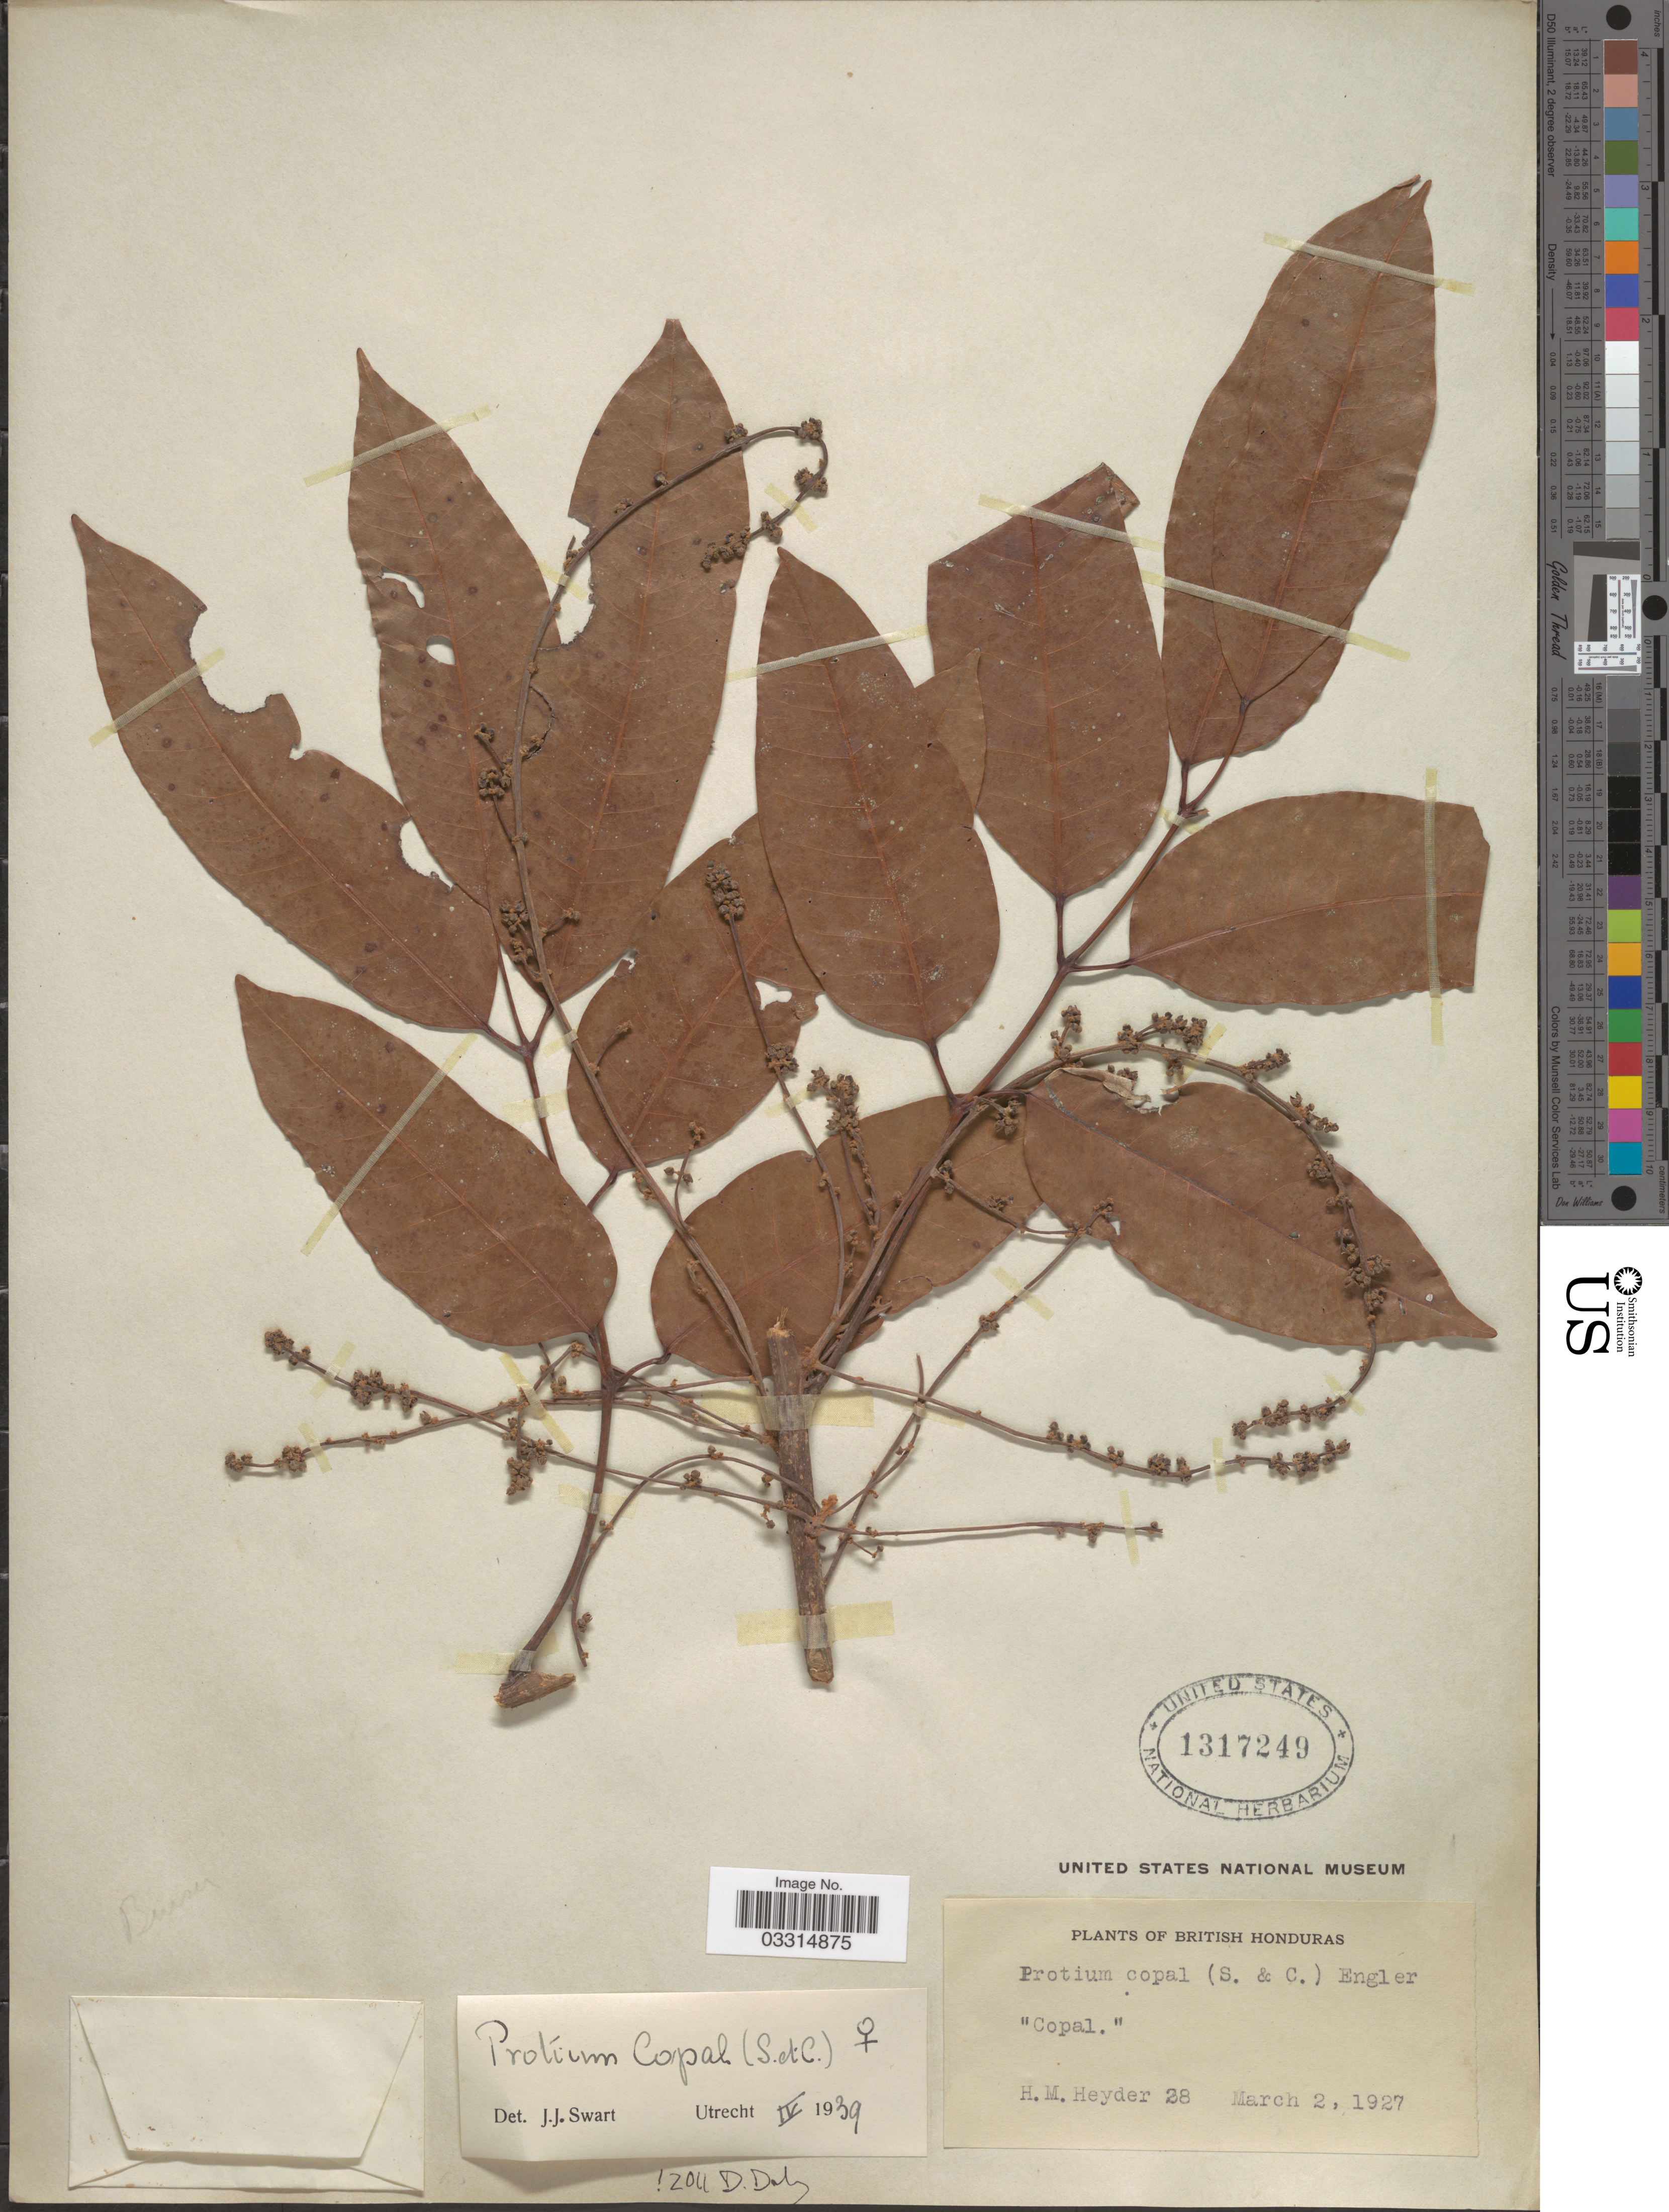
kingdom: Plantae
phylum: Tracheophyta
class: Magnoliopsida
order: Sapindales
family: Burseraceae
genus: Protium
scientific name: Protium copal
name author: (Schltdl. & Cham.) Engl.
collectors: H. Heyder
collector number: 28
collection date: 1927-03-02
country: Belize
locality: British Honduras.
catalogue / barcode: US 1317249